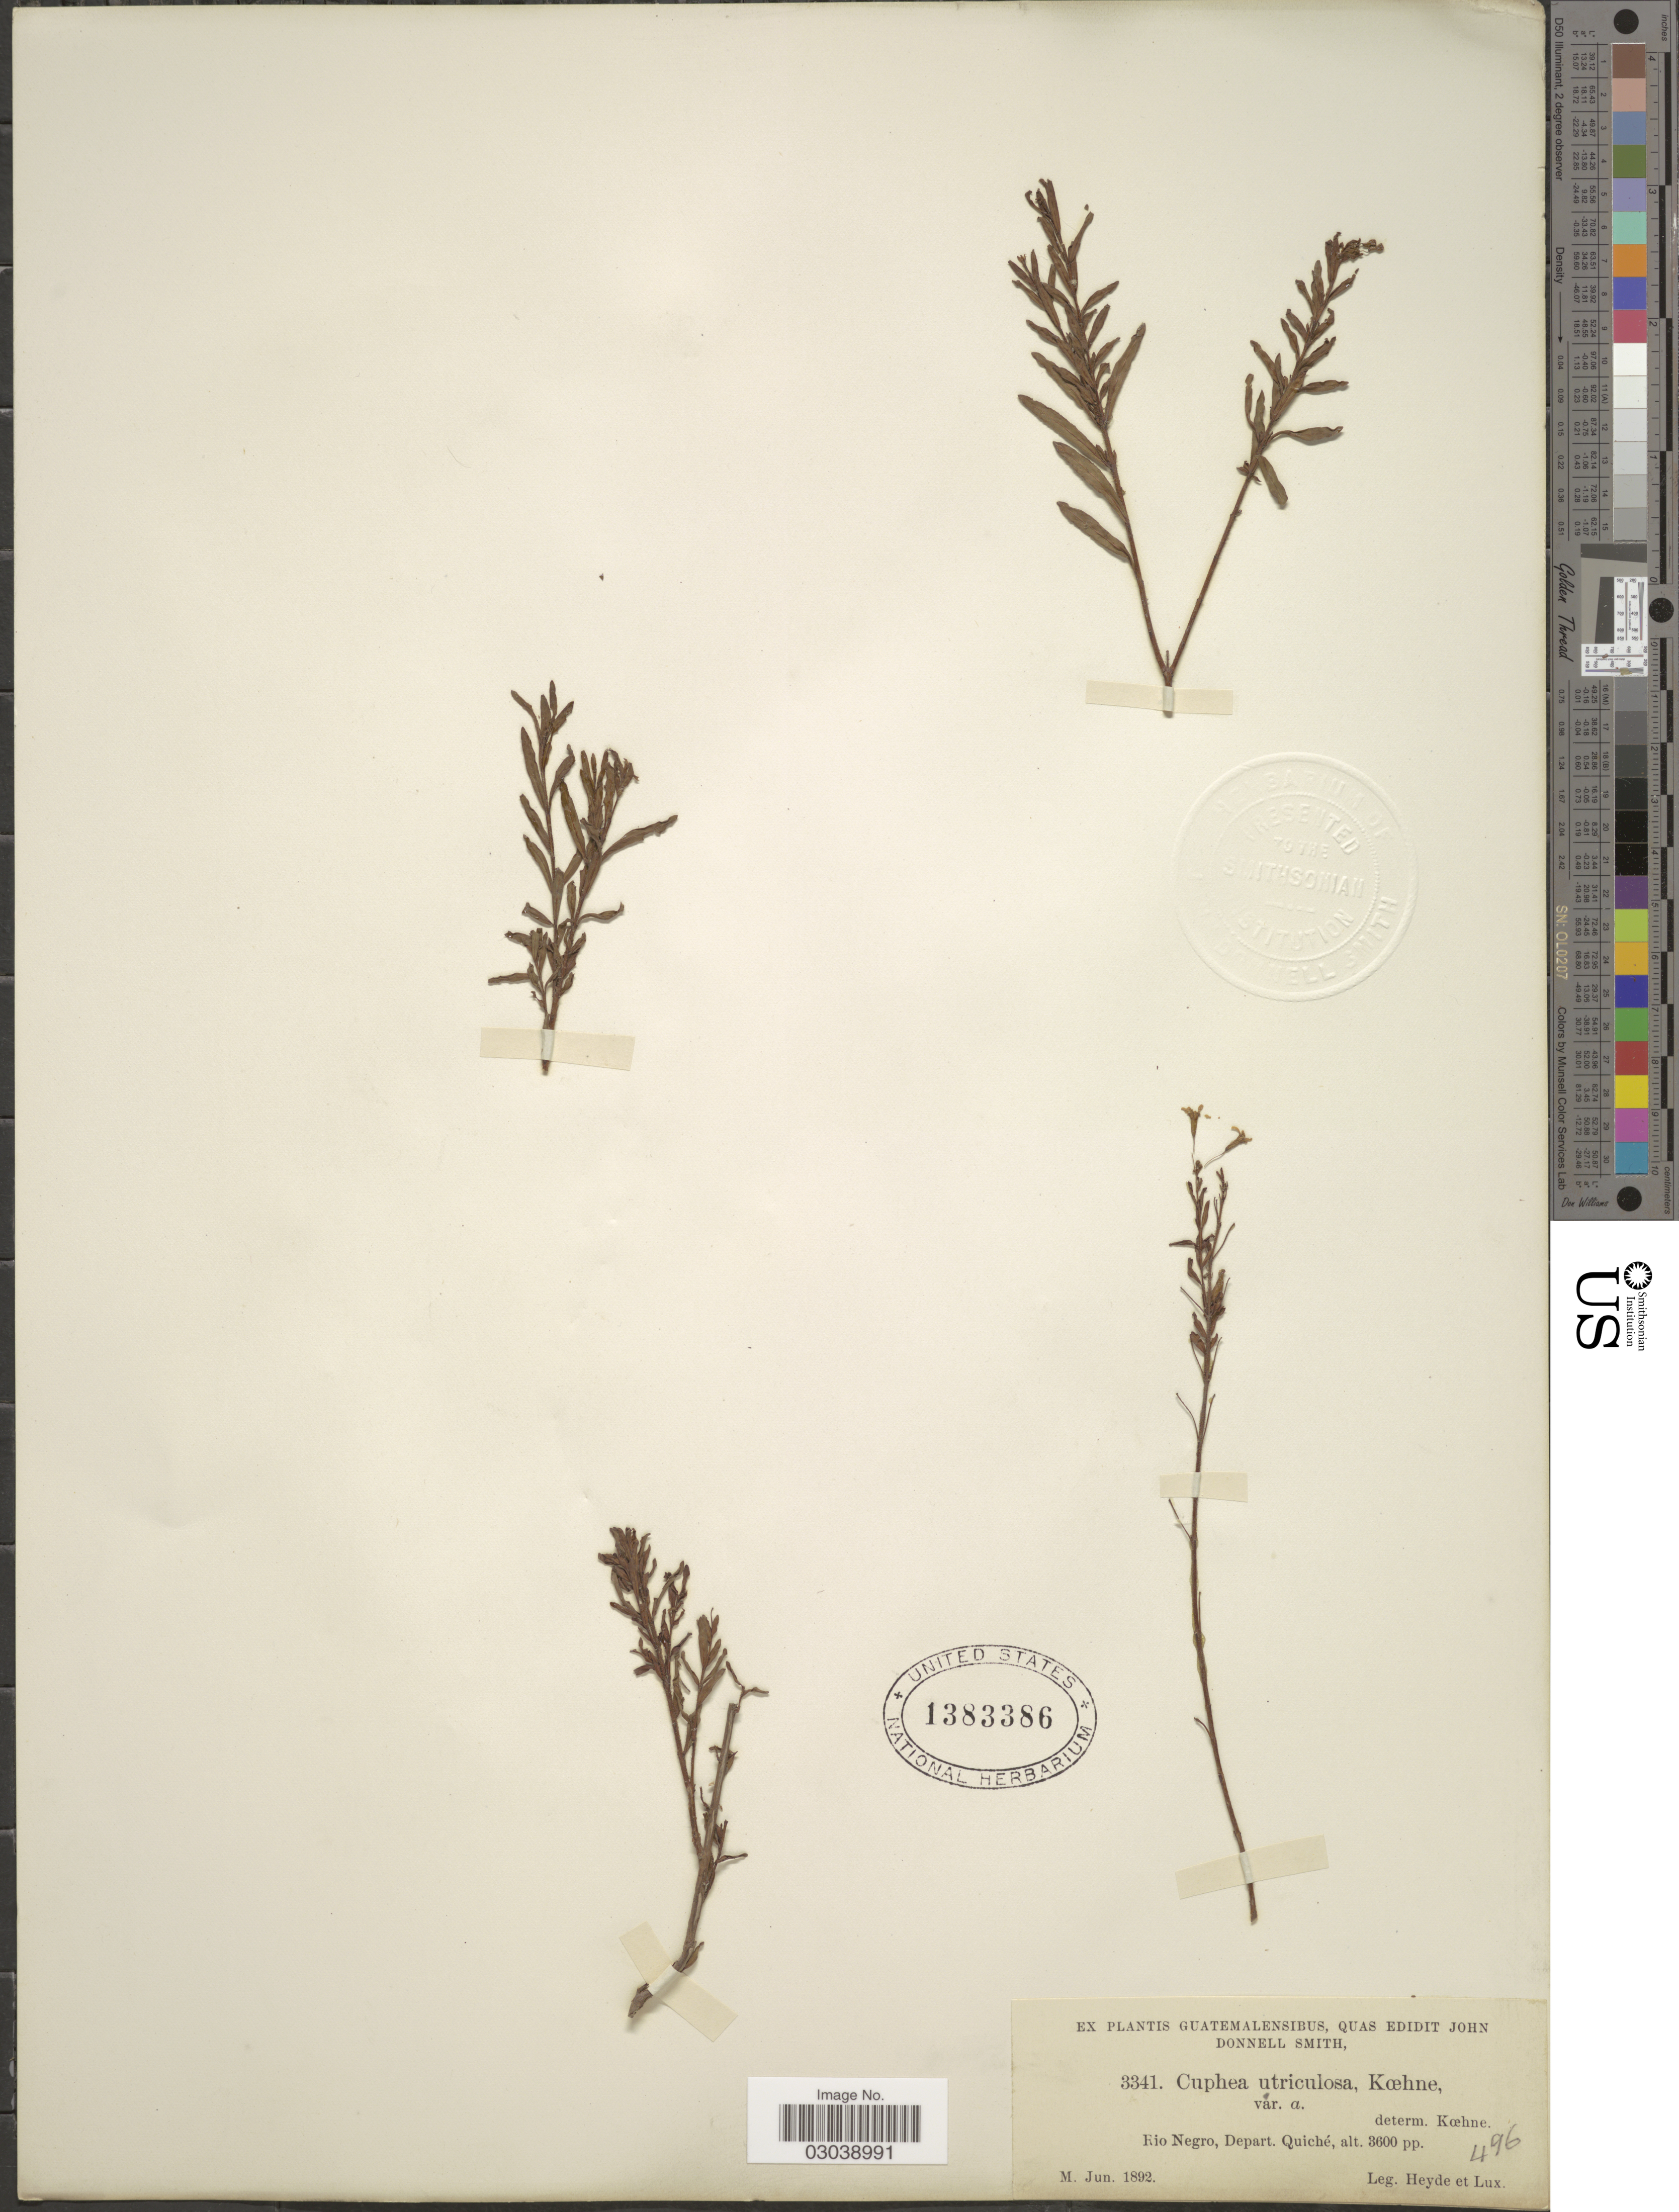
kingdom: Plantae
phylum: Tracheophyta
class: Magnoliopsida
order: Myrtales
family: Lythraceae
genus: Cuphea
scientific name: Cuphea utriculosa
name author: Koehne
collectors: Heyde & Lux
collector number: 3341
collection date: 1892-06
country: Guatemala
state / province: El Quiché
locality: Rio Negro, Depart. Quiché.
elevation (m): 1097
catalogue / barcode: US 1383386